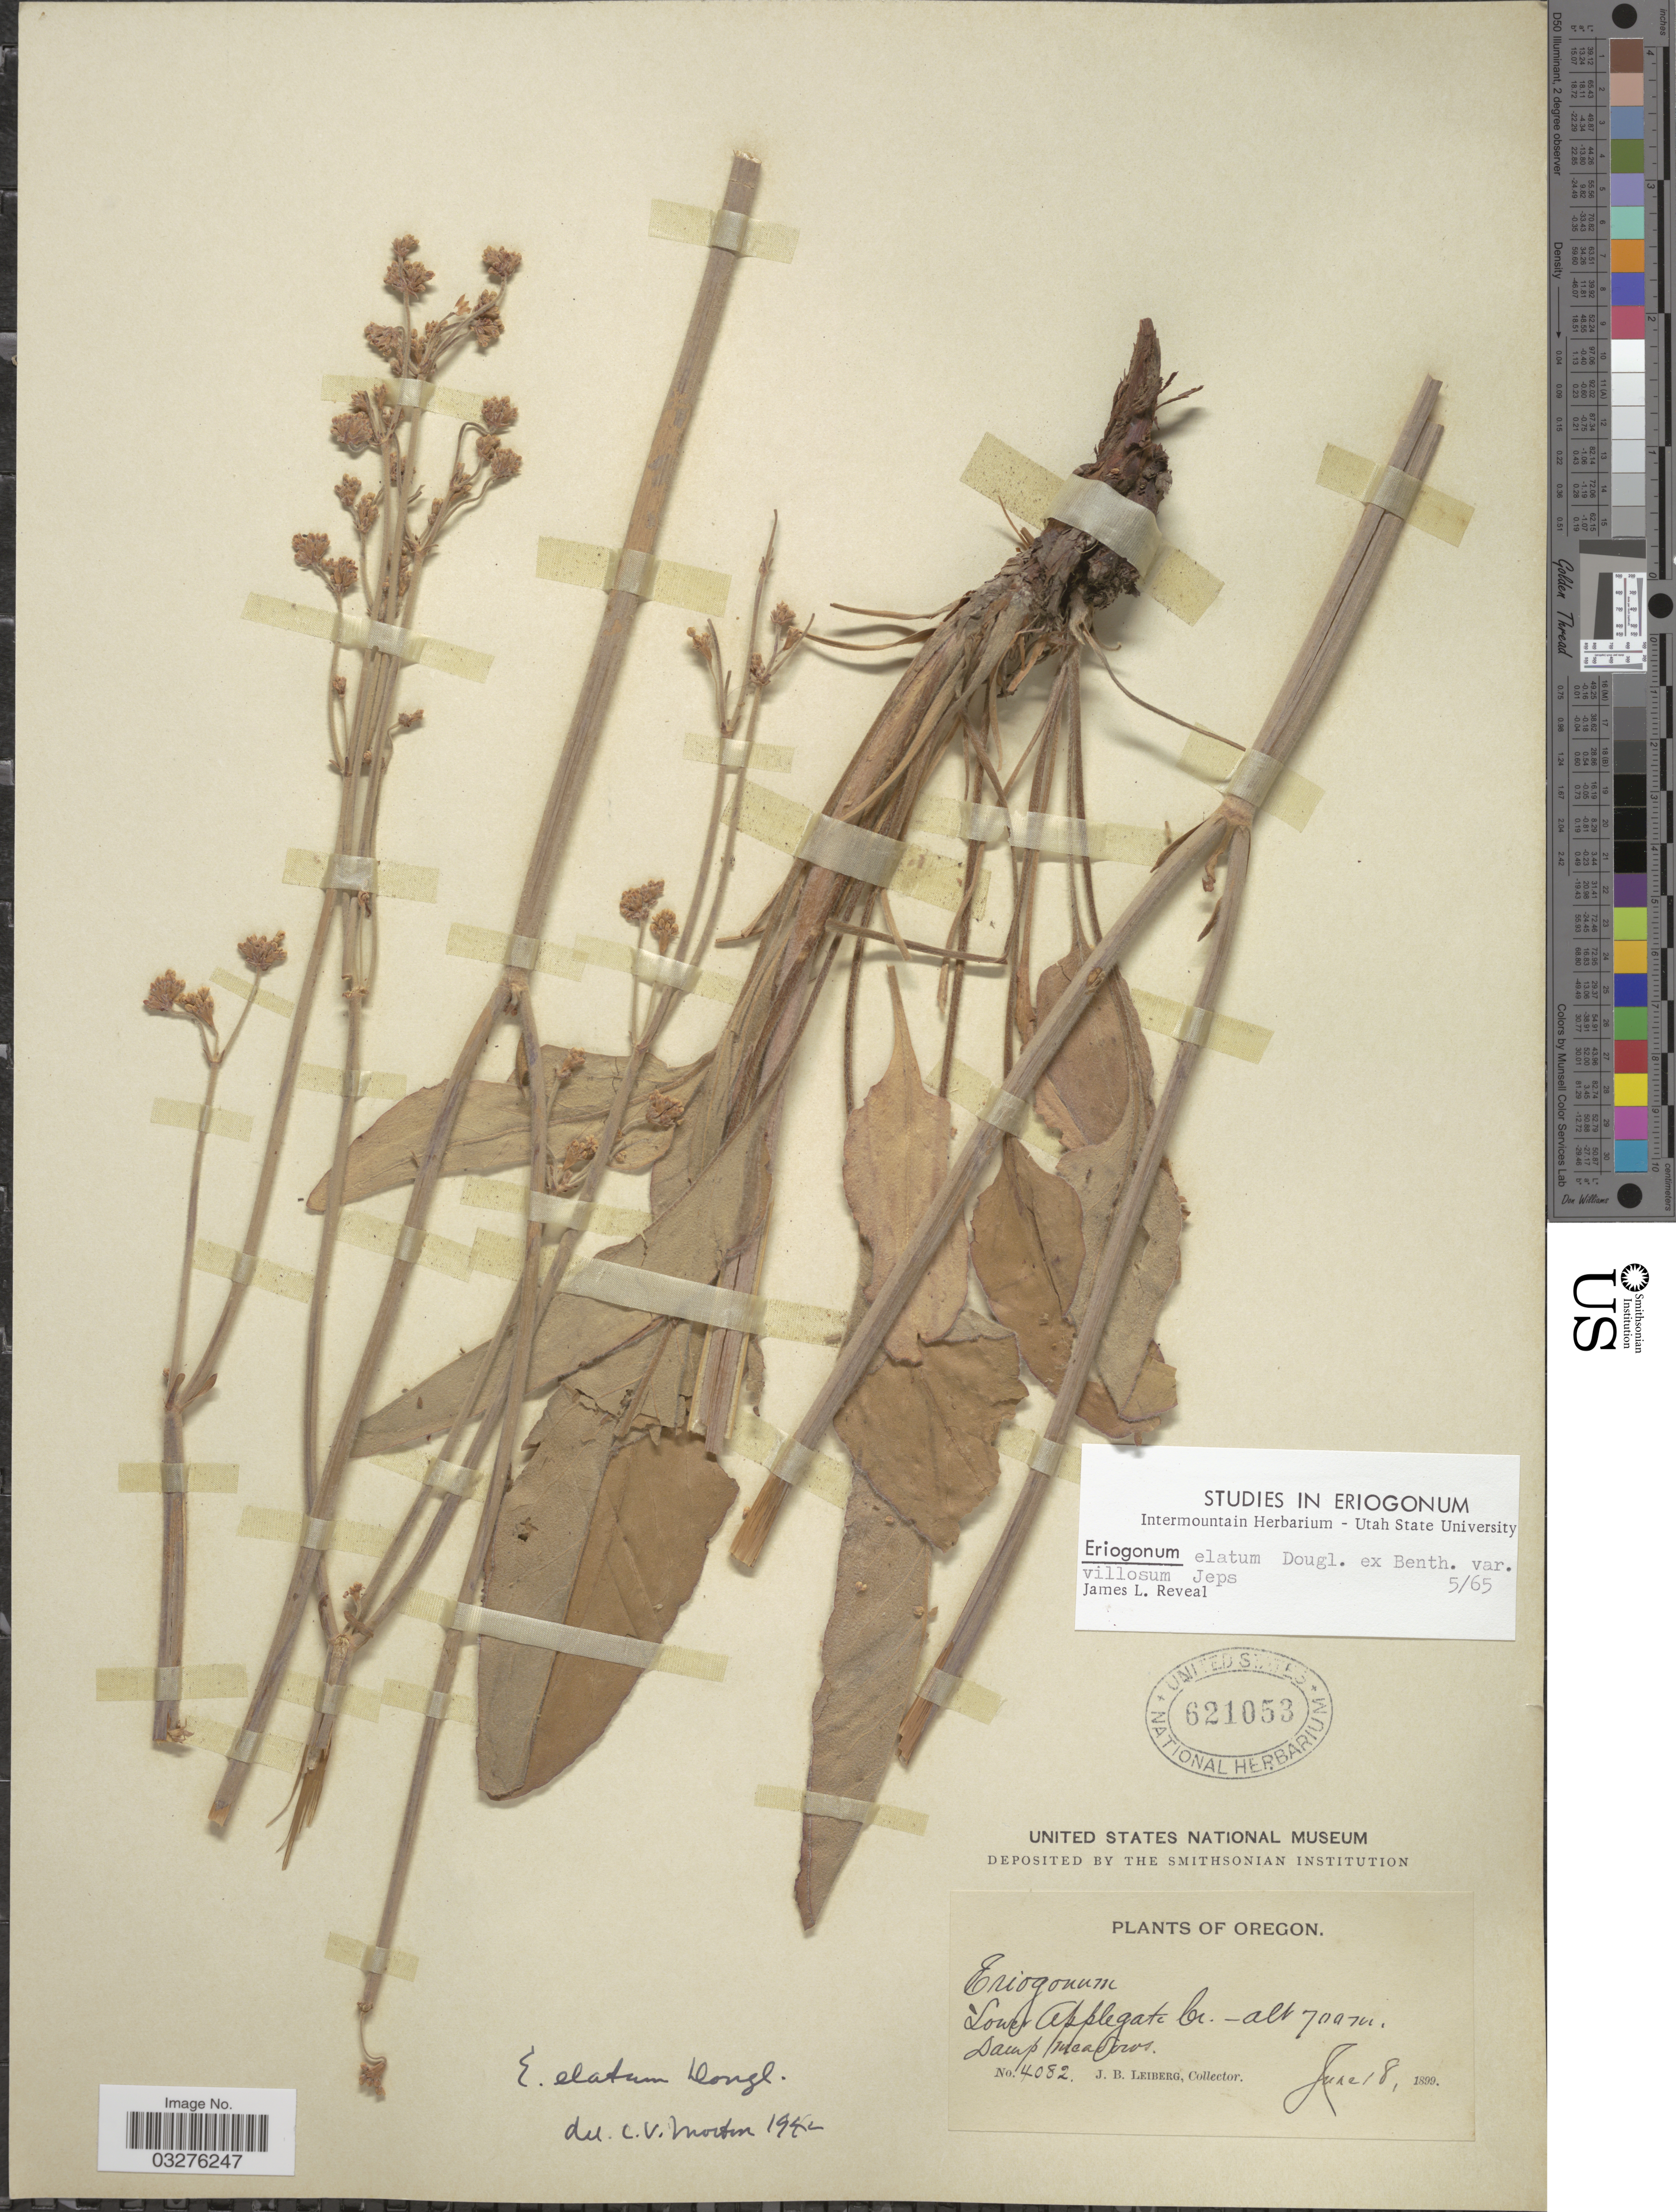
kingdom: Plantae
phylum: Tracheophyta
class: Magnoliopsida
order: Caryophyllales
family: Polygonaceae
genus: Eriogonum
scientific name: Eriogonum elatum var. villosum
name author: Jeps.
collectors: J. B. Leiberg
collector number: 4082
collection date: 1899-06-18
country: United States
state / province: Oregon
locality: Lower Applegate Cr.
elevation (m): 700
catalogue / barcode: US 621053